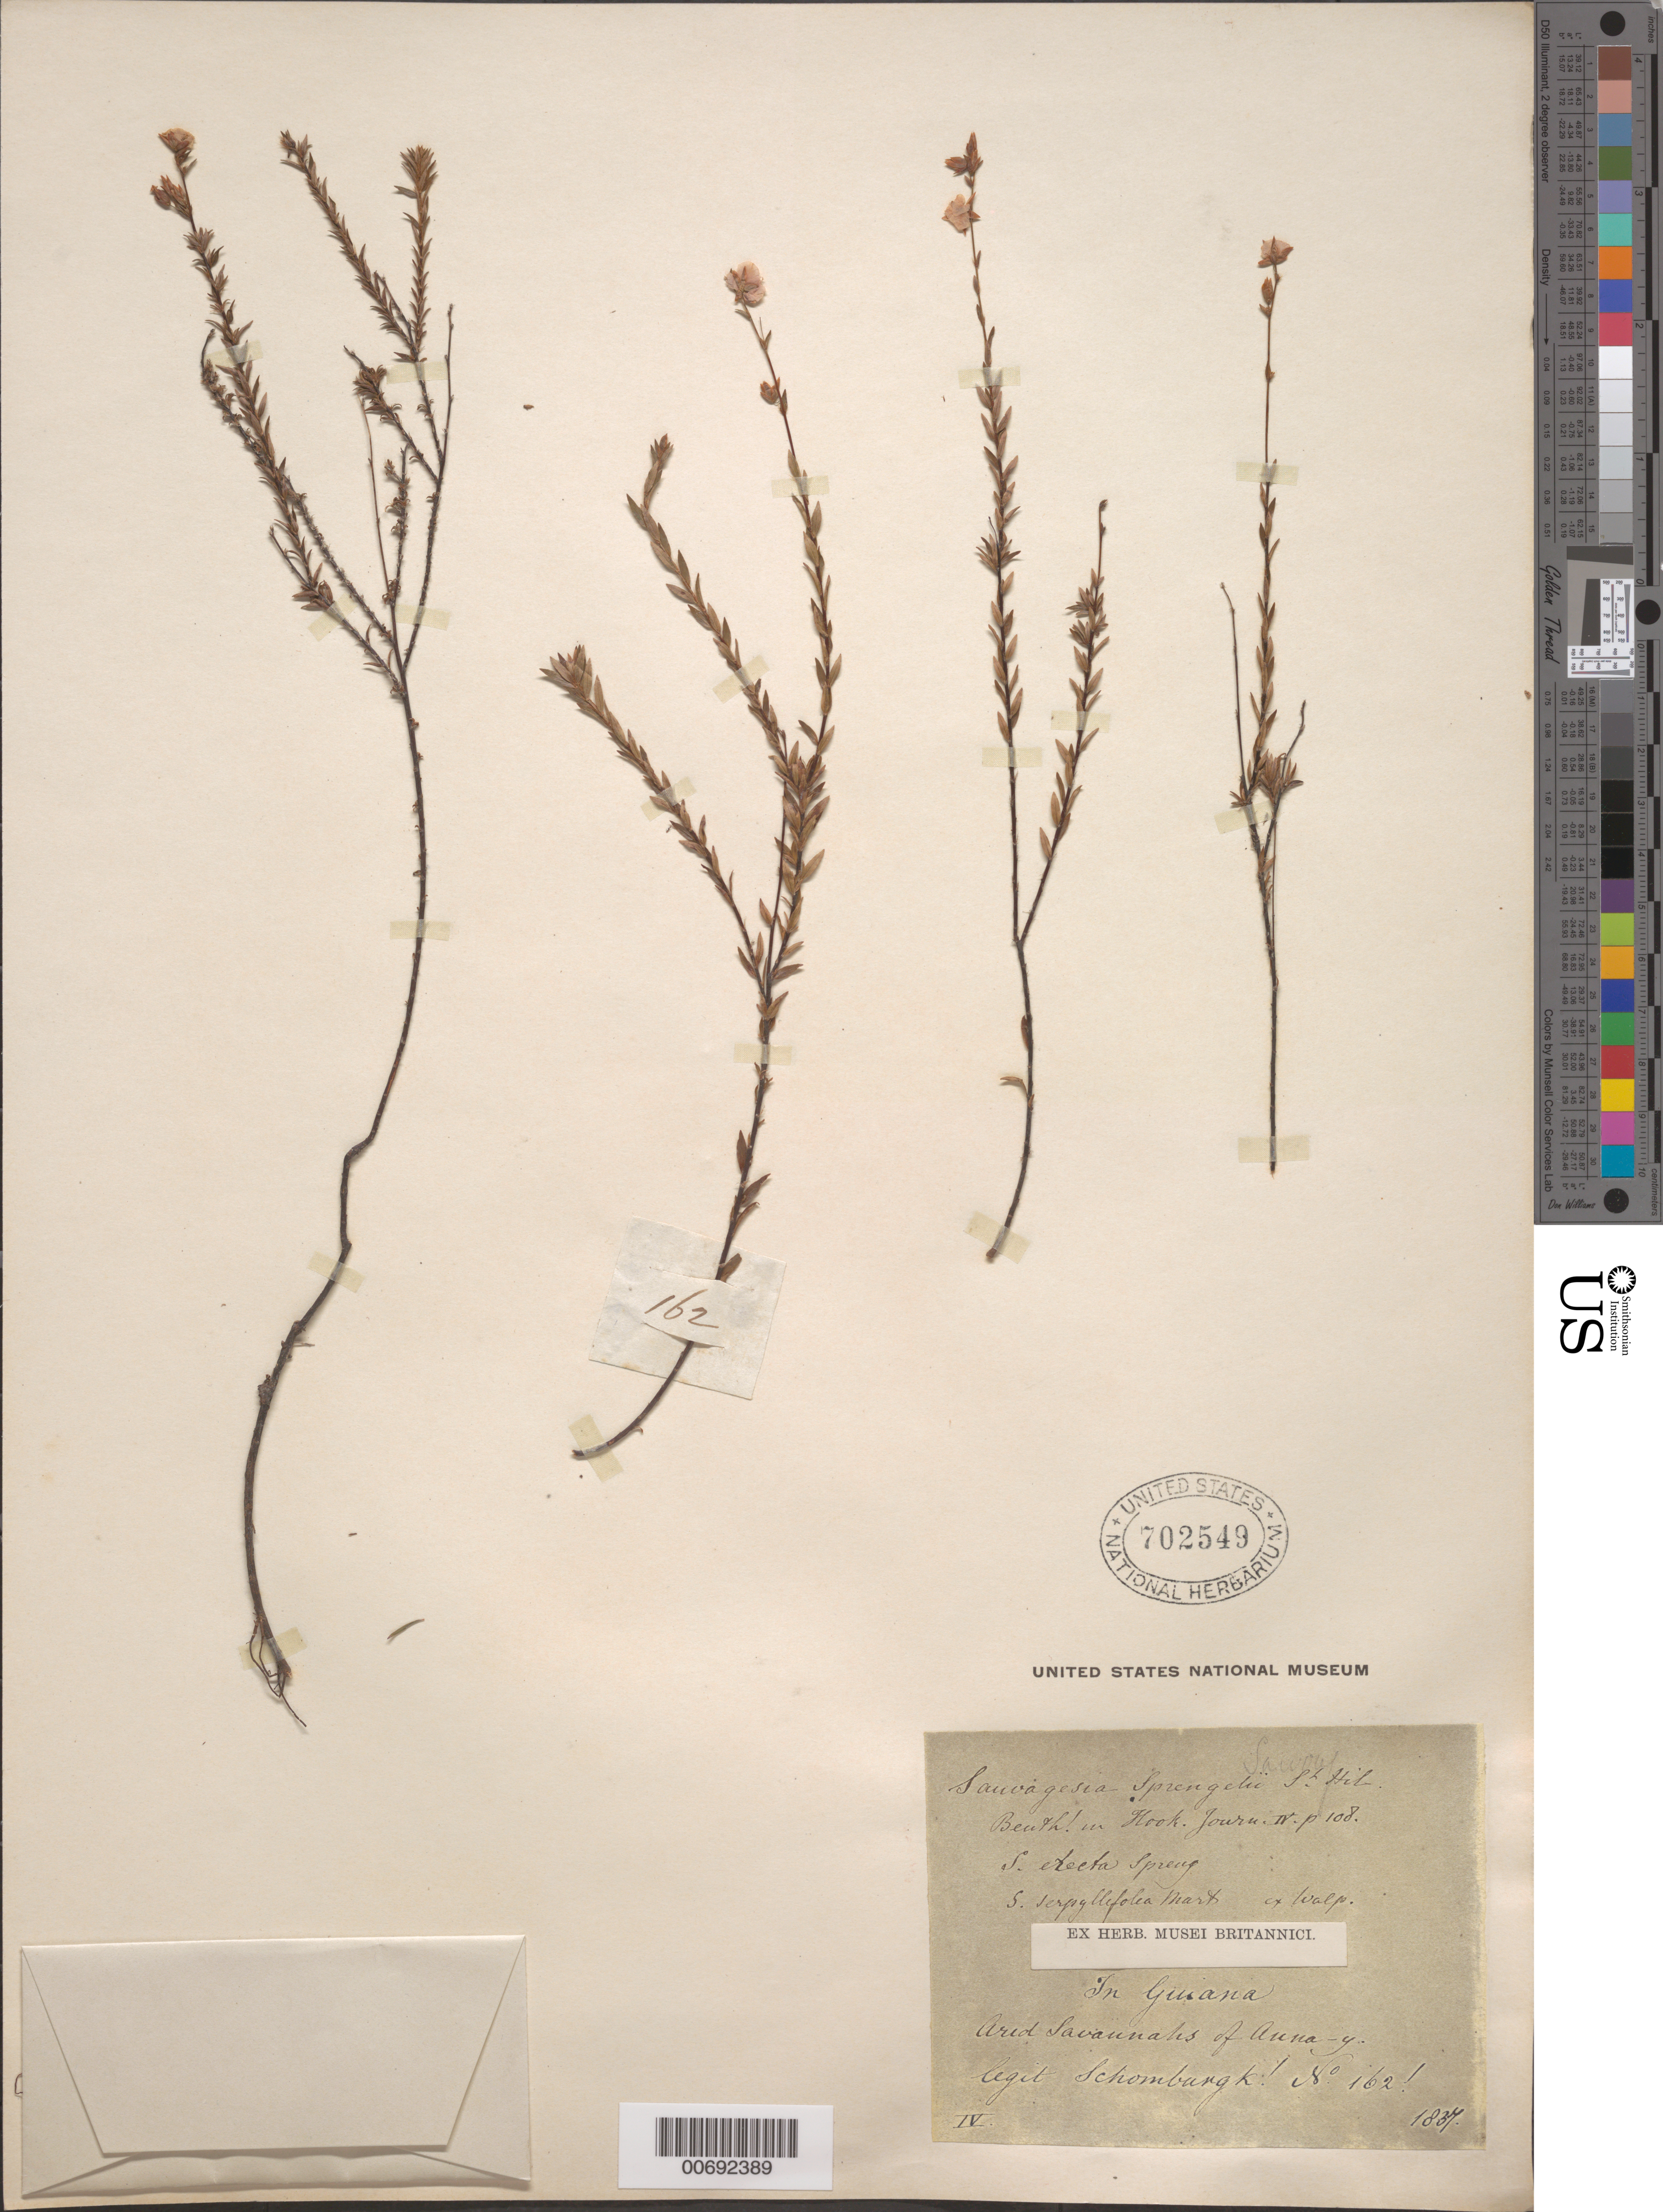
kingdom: Plantae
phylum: Tracheophyta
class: Magnoliopsida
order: Malpighiales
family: Ochnaceae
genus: Sauvagesia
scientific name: Sauvagesia sprengelii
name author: A. St.-Hil.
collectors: R. H. Schomburgk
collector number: I 162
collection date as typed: April 1837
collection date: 1837-04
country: Guyana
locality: Anna-y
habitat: Arid savannas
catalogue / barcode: US 702549